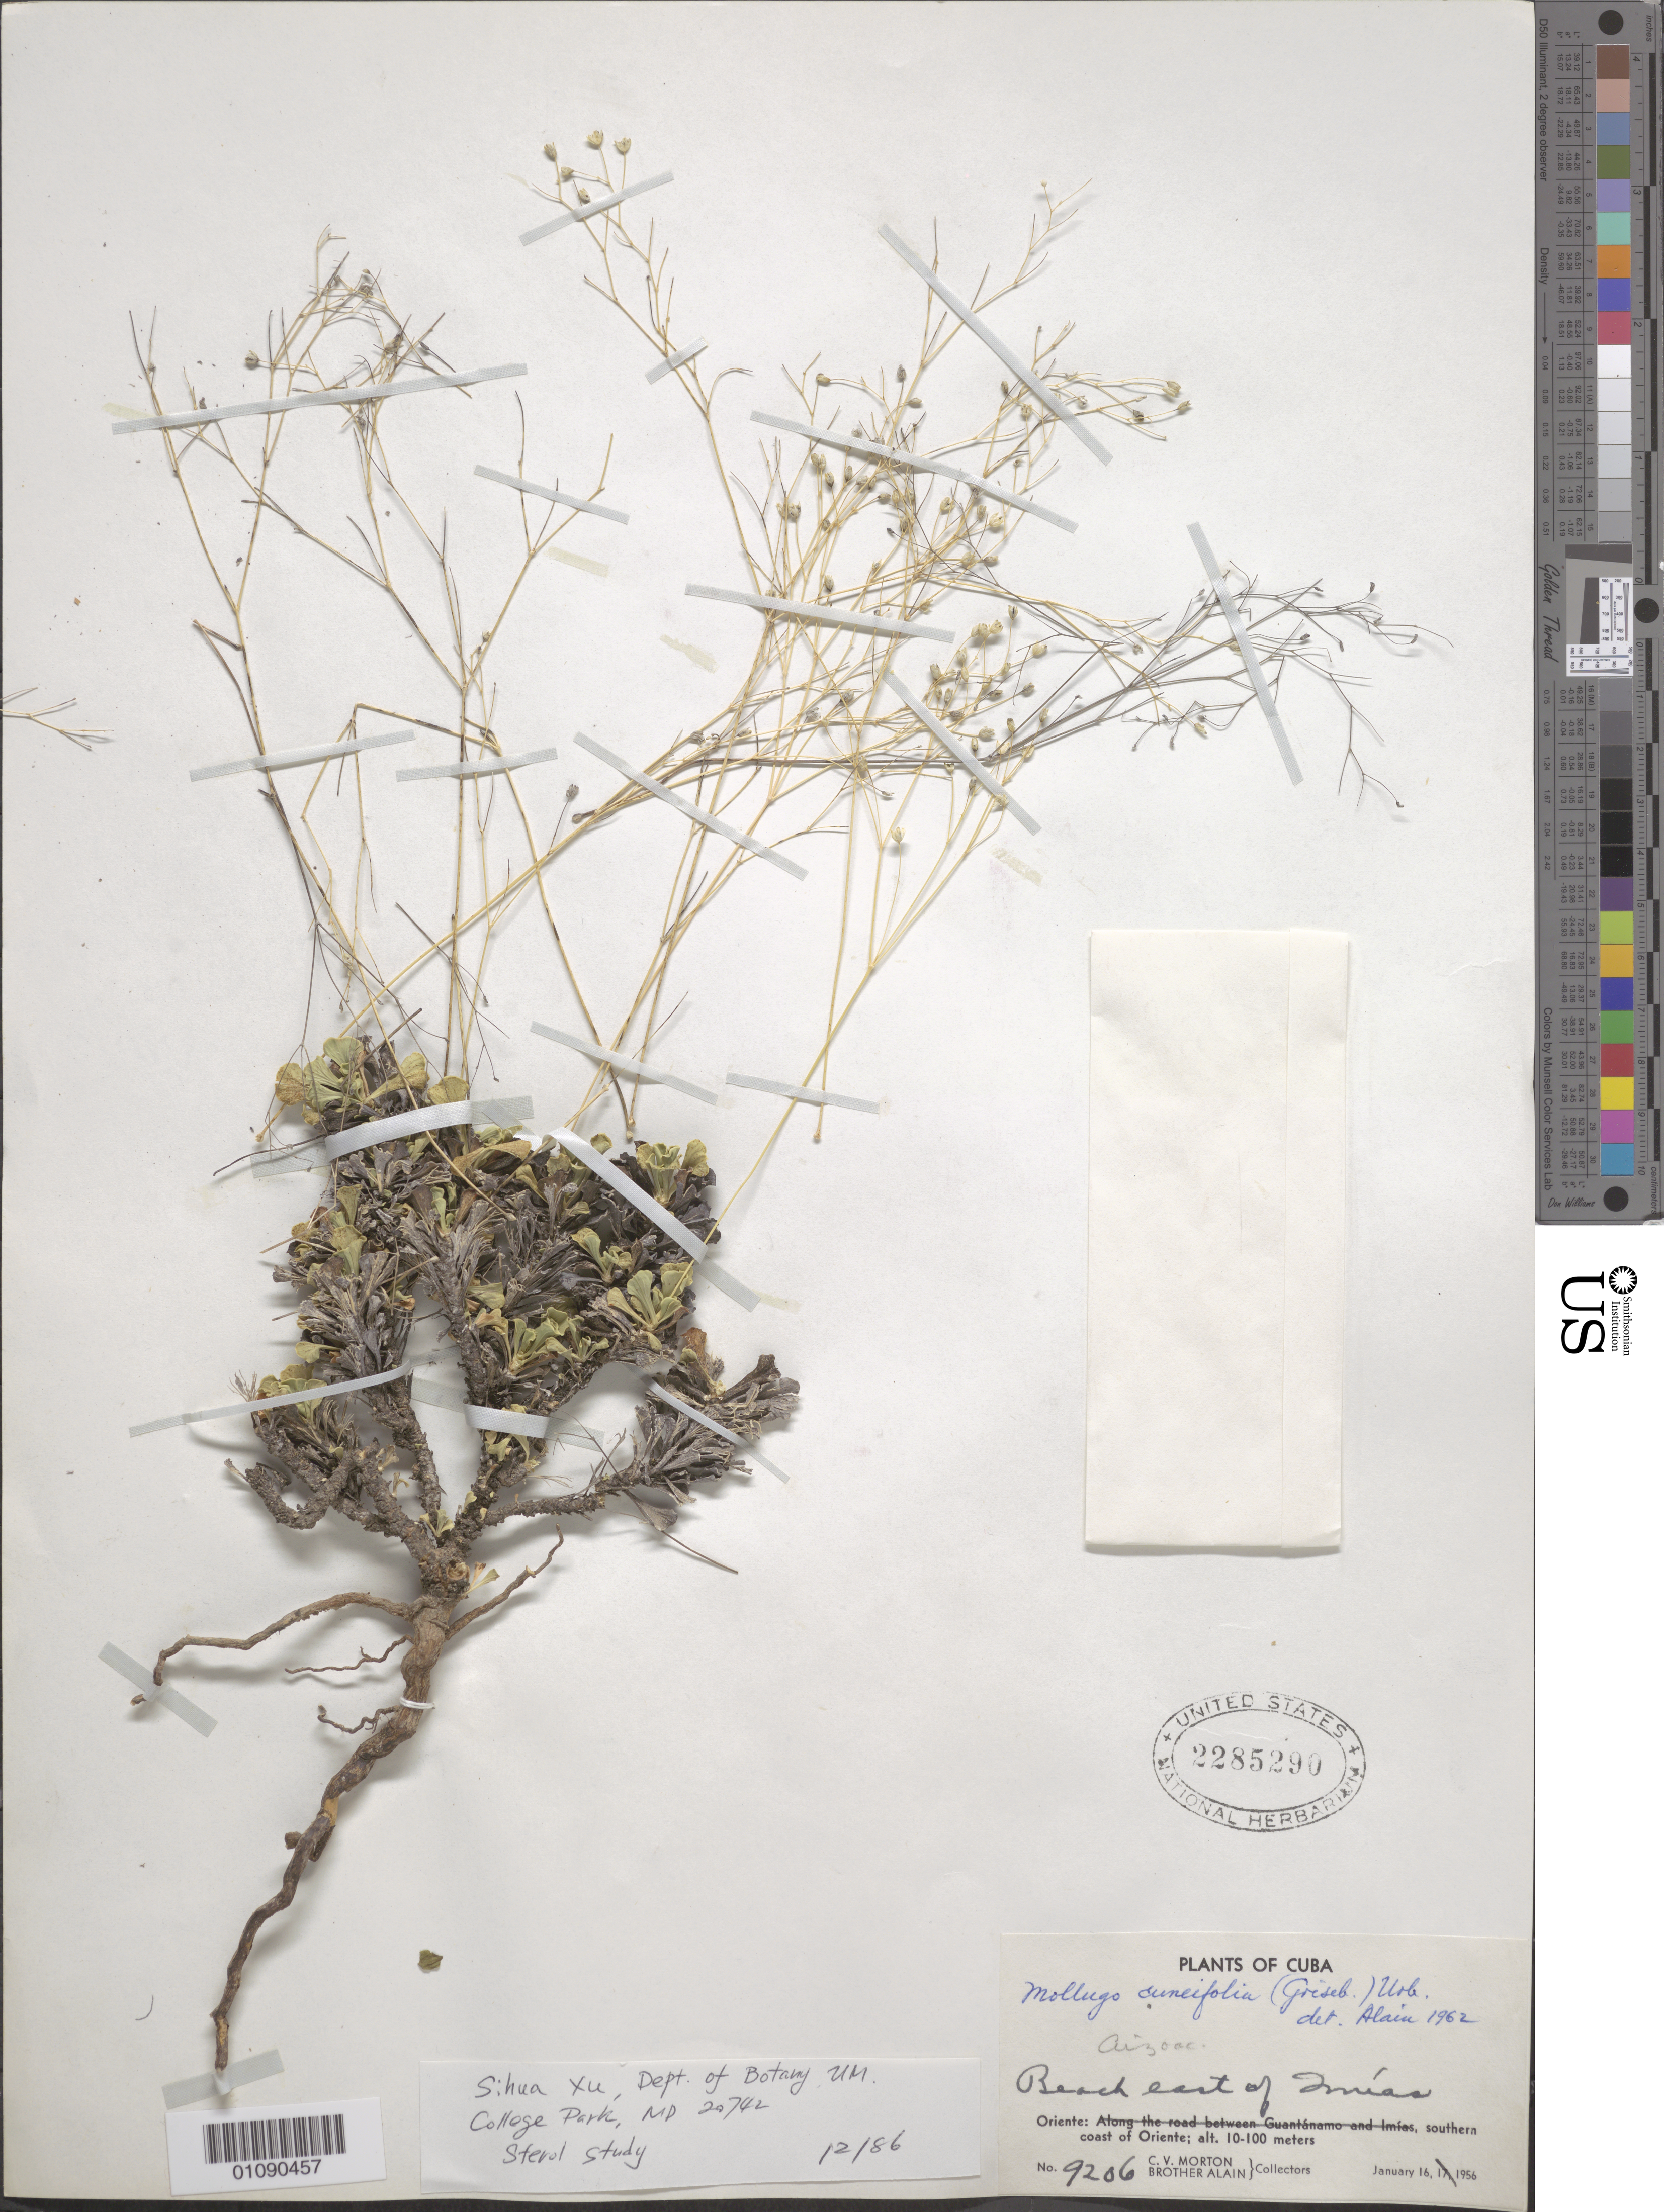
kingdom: Plantae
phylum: Tracheophyta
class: Magnoliopsida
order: Caryophyllales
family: Molluginaceae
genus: Paramollugo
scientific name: Paramollugo cuneifolia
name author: (Griseb.) Thulin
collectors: C. V. Morton & A. H. Liogier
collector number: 9206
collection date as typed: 16 Jan 1956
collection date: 1956-01-16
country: Cuba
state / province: Guantanamo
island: Cuba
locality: Oriente, S coast of Oriente, E of Imias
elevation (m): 10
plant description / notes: cited by M. Thulin et al. Candollea 79(2): 223. 2024.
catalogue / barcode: US 2285290